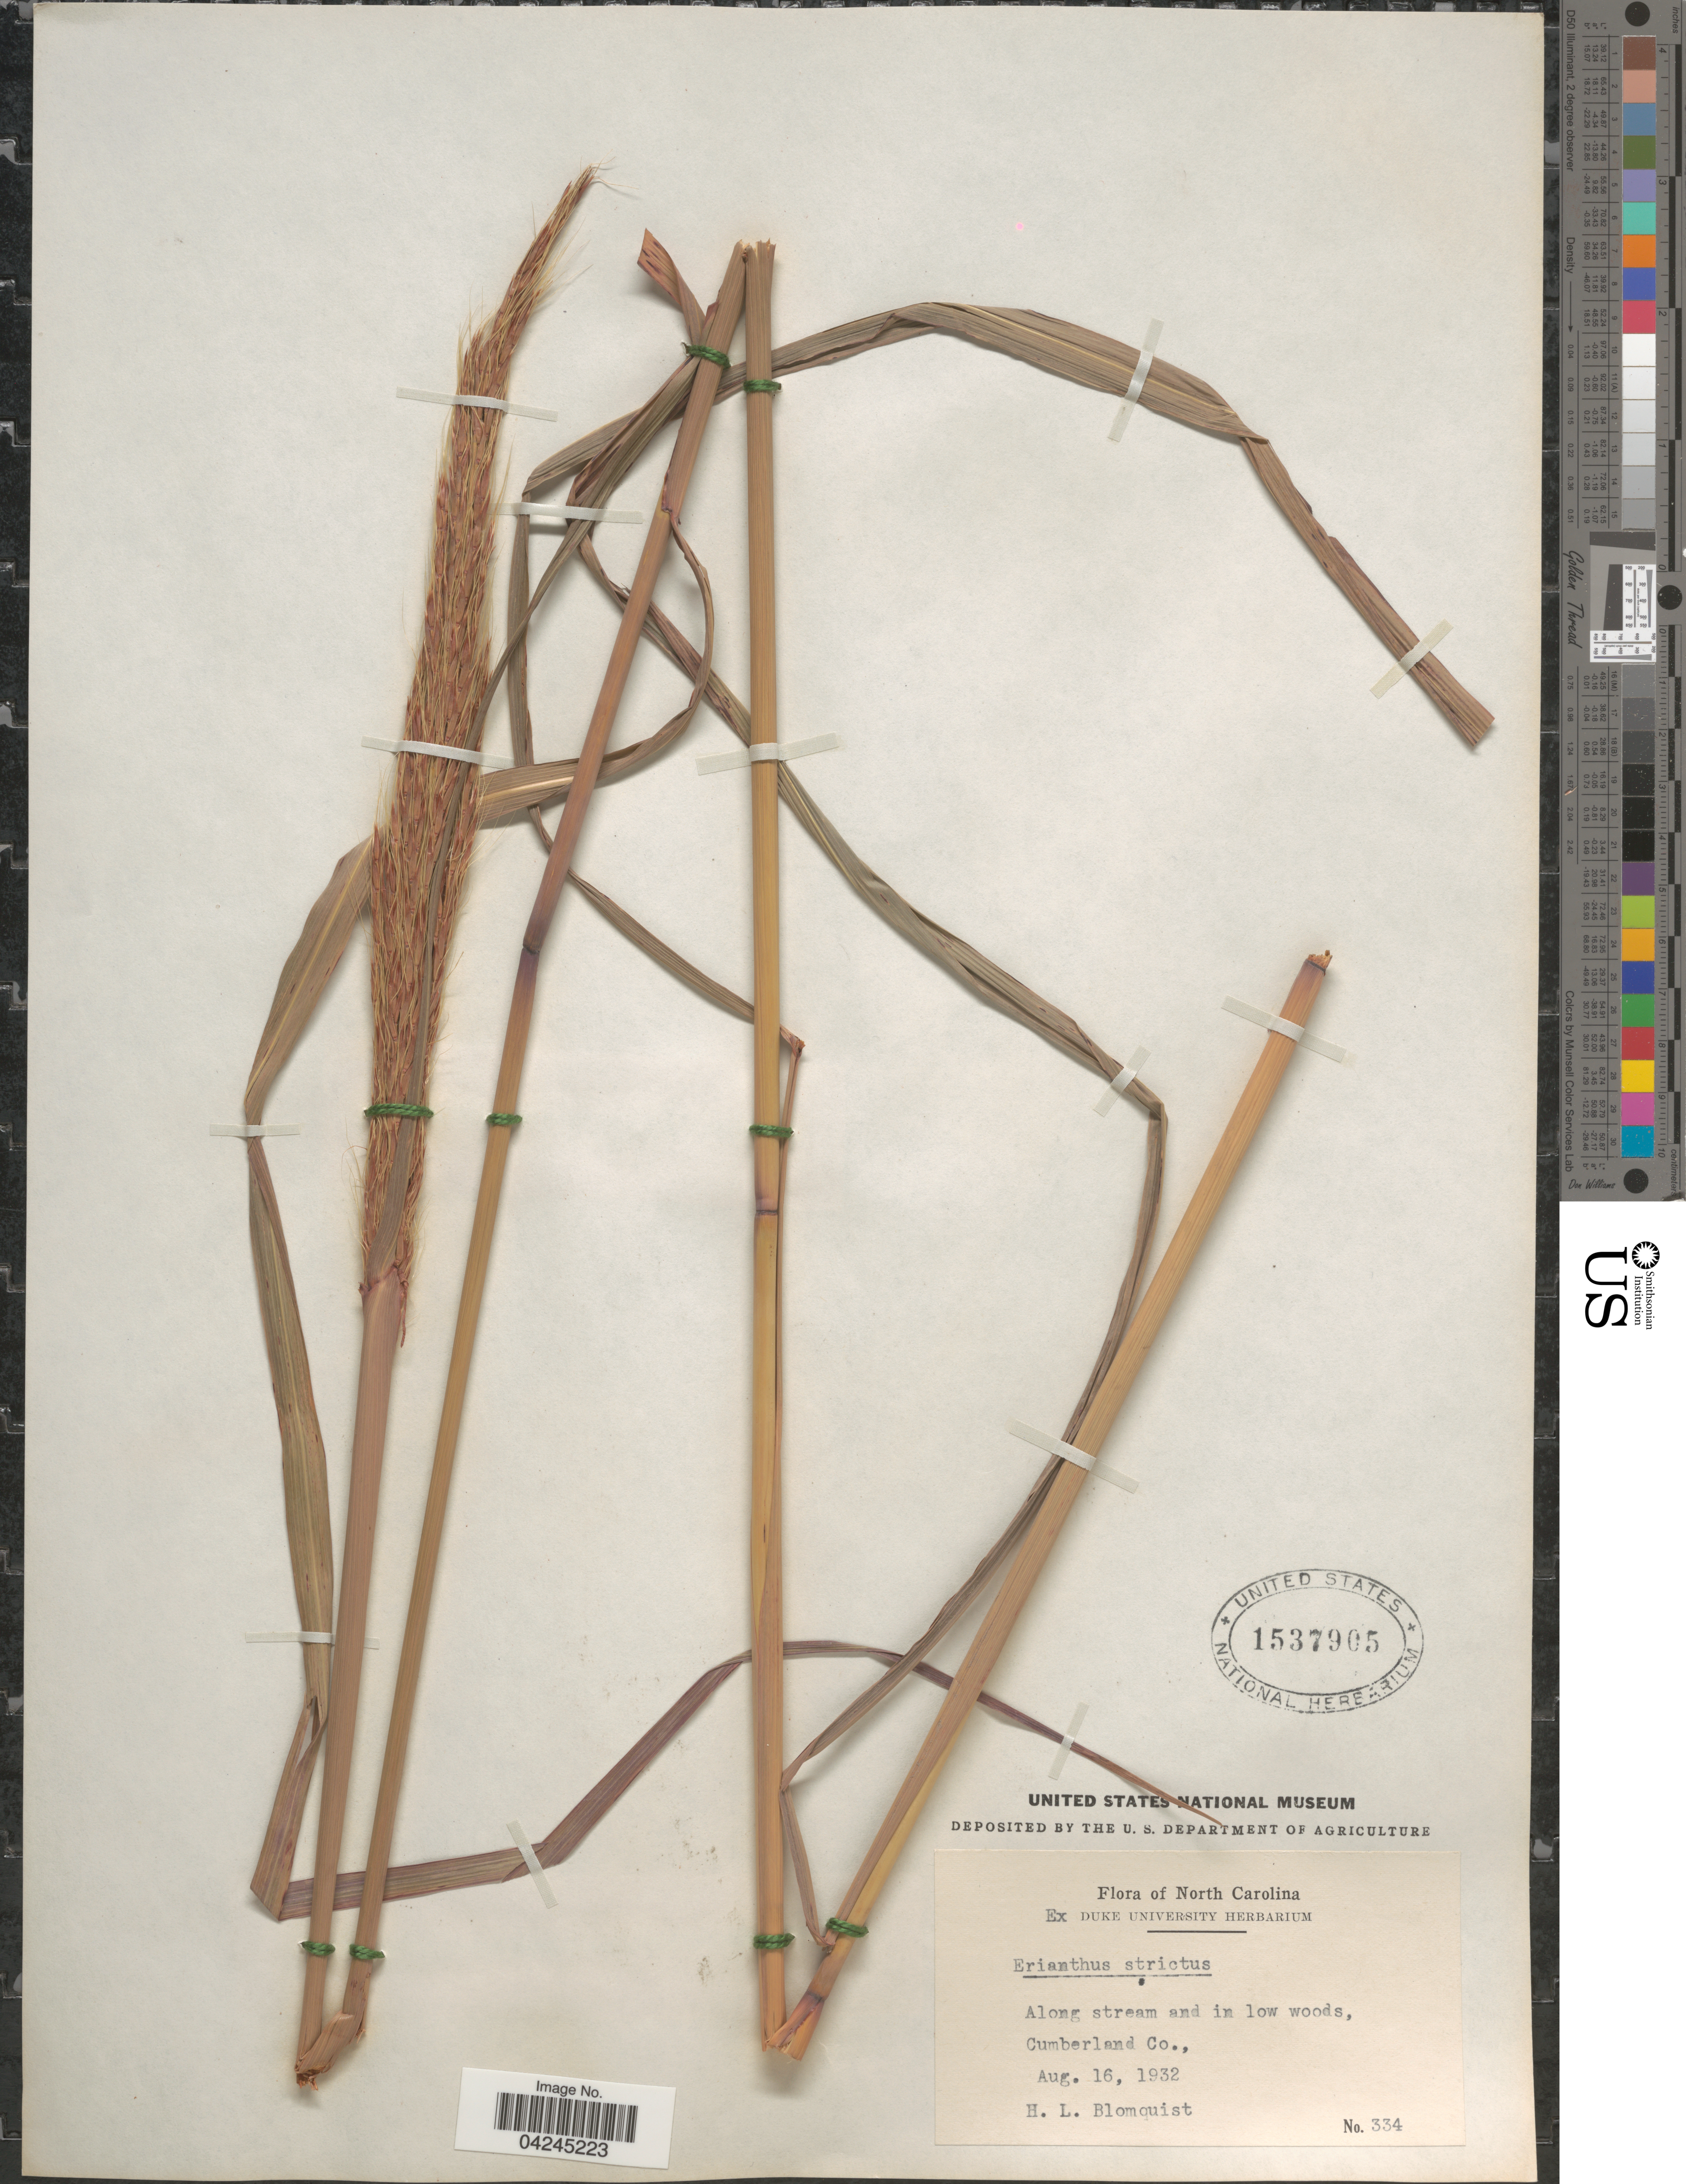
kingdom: Plantae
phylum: Tracheophyta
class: Liliopsida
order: Poales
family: Poaceae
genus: Erianthus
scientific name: Erianthus strictus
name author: Baldwin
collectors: H. Blomquist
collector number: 334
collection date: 1932-08-16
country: United States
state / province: North Carolina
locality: Cumberland Co.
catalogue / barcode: US 1537905